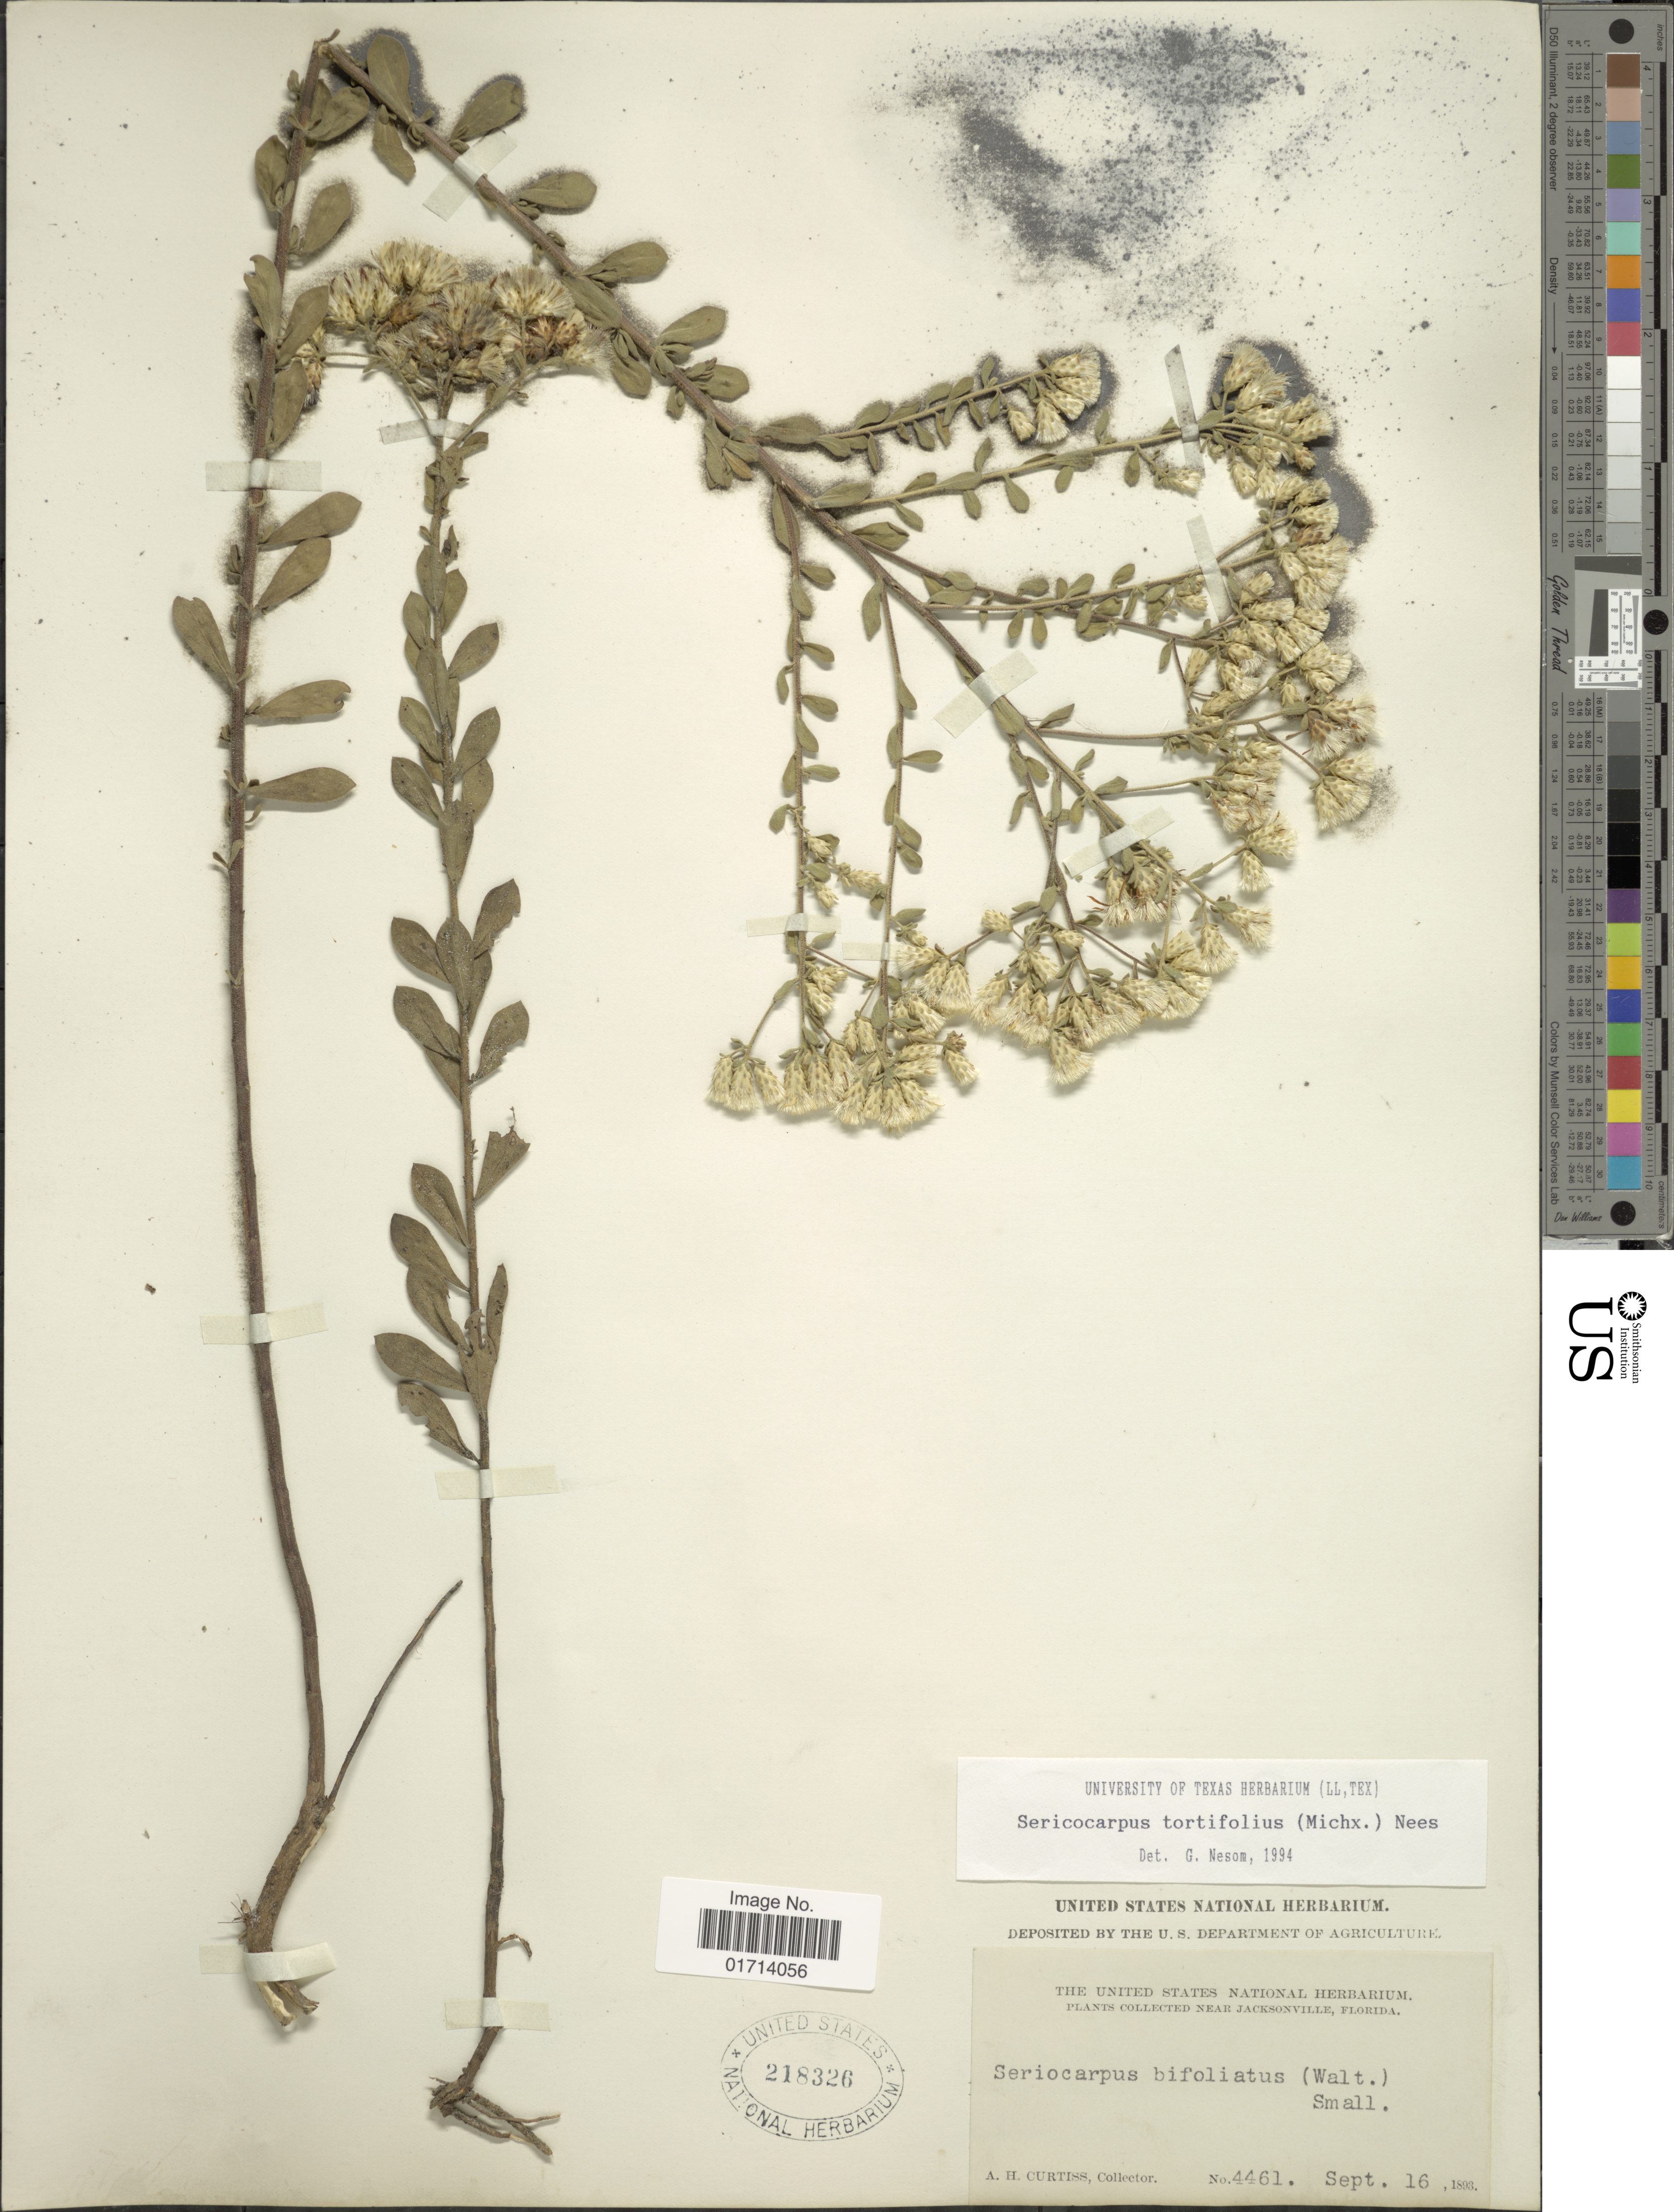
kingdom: Plantae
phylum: Tracheophyta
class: Magnoliopsida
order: Asterales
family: Asteraceae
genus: Sericocarpus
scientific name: Sericocarpus tortifolius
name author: (Michx.) Nees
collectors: A. H. Curtiss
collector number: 4461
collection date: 1893-09-16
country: United States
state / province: Florida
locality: Near Jacksonville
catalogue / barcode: US 218326